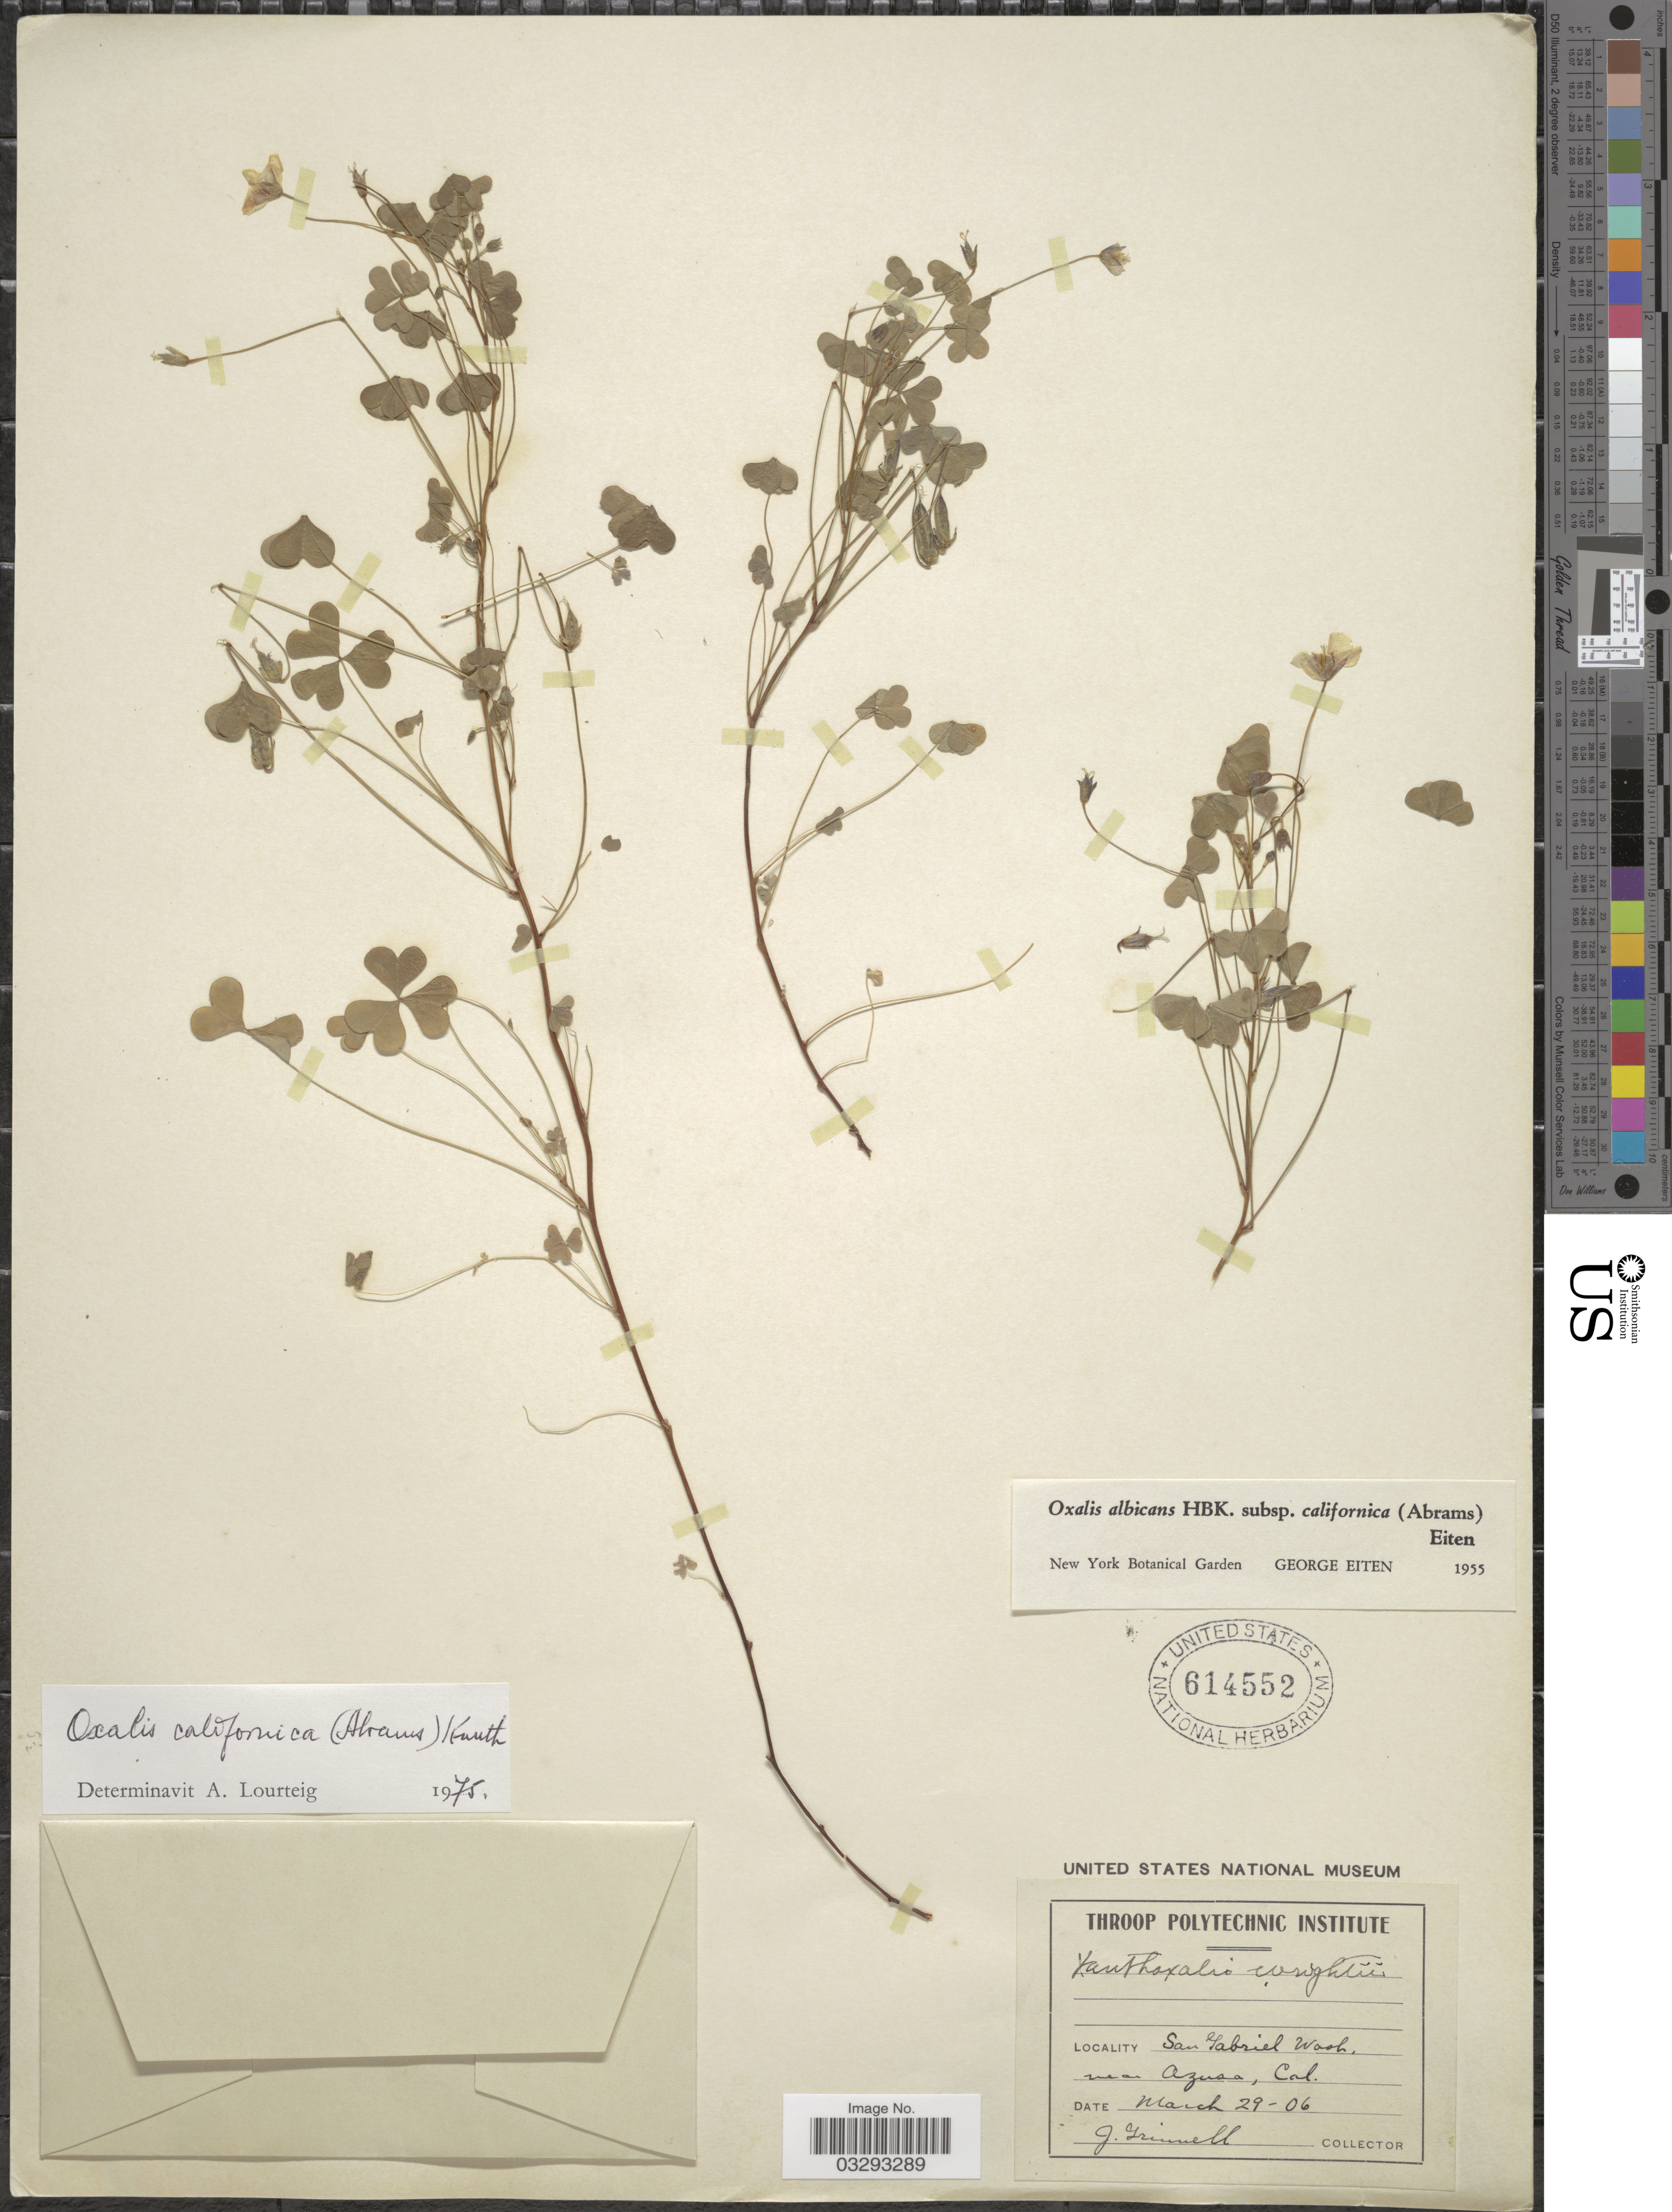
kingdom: Plantae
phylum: Tracheophyta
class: Magnoliopsida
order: Oxalidales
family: Oxalidaceae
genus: Oxalis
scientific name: Oxalis californica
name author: (Abrams) R. Knuth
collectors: J. Grinnell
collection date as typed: Transcribed d/m/y: 29/3/6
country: United States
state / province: California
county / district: Los Angeles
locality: San Gabriel Wash. near Azusa.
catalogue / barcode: US 614552